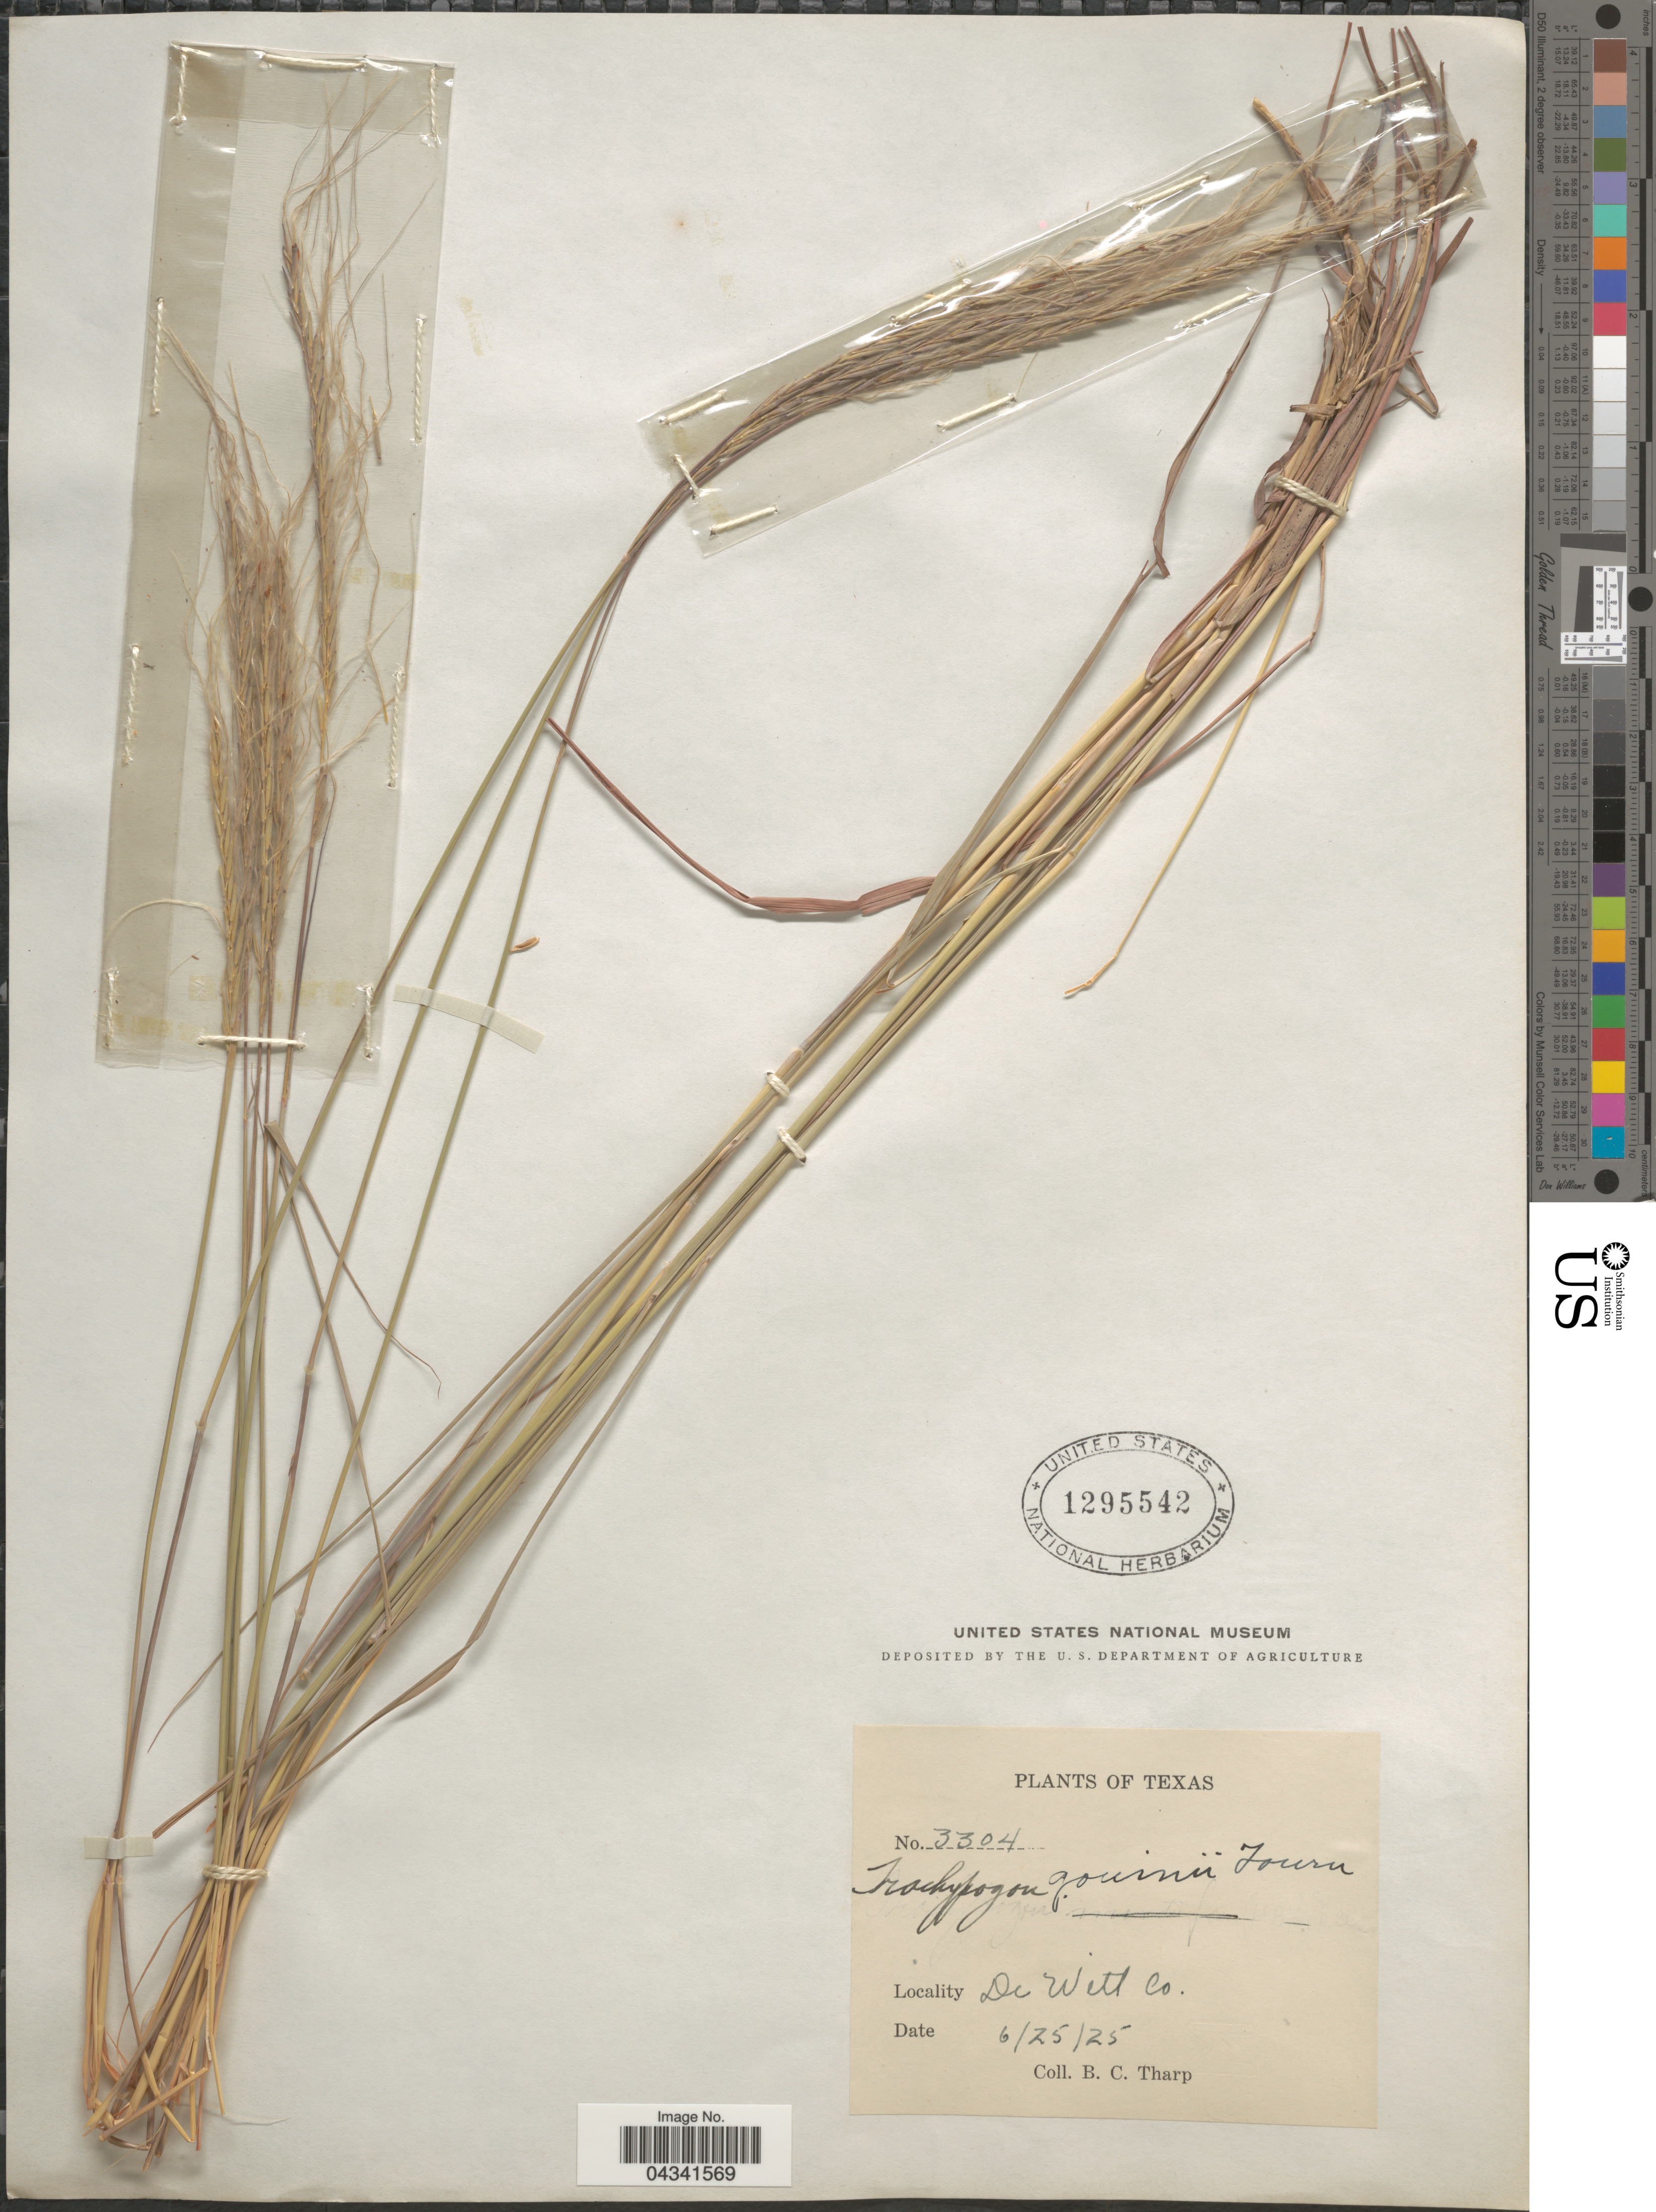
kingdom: Plantae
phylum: Tracheophyta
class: Liliopsida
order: Poales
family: Poaceae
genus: Trachypogon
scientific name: Trachypogon spicatus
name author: (L. f.) Kuntze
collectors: B. C. Tharp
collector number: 3304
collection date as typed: Transcribed d/m/y: 25/6/25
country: United States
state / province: Texas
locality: De Witt Co.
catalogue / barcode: US 1295542